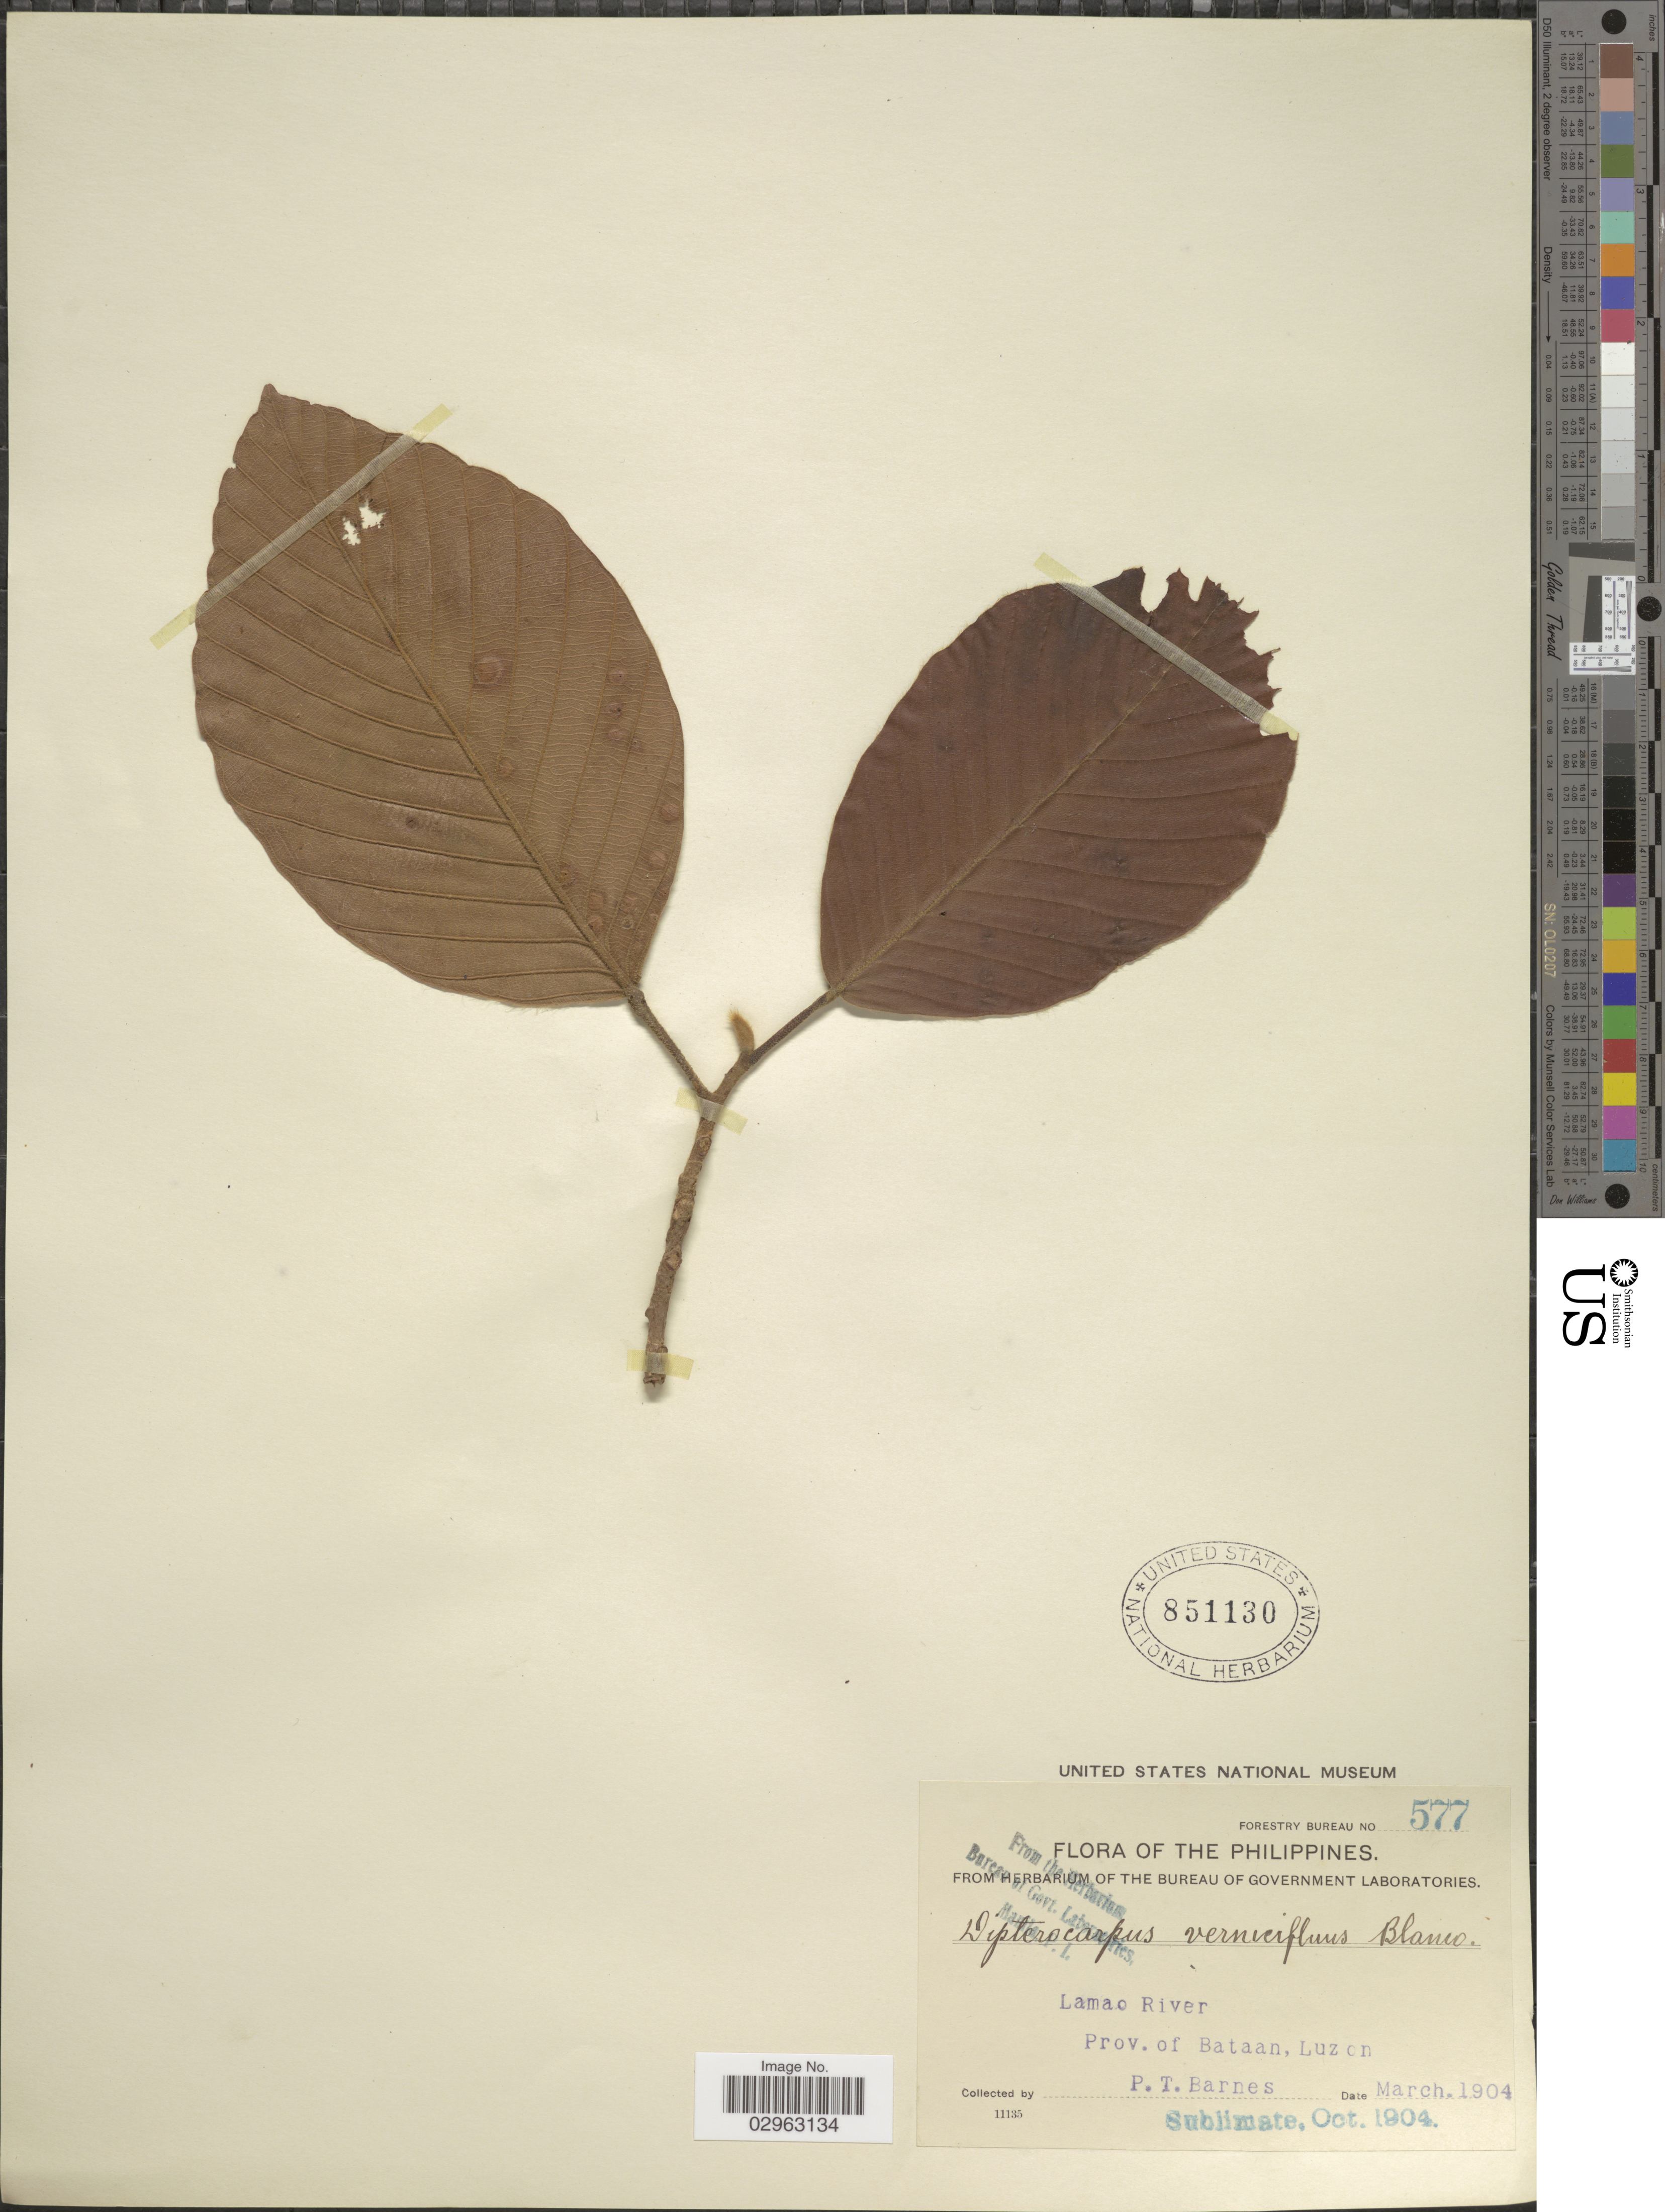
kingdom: Plantae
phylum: Tracheophyta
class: Magnoliopsida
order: Malvales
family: Dipterocarpaceae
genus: Dipterocarpus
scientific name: Dipterocarpus vernicifluus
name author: Blanco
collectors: P. Barnes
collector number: Forestry Bureau 577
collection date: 1904-03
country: Philippines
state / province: Central Luzon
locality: Lamao River, Prov. of Bataan, Luzon.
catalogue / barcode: US 851130